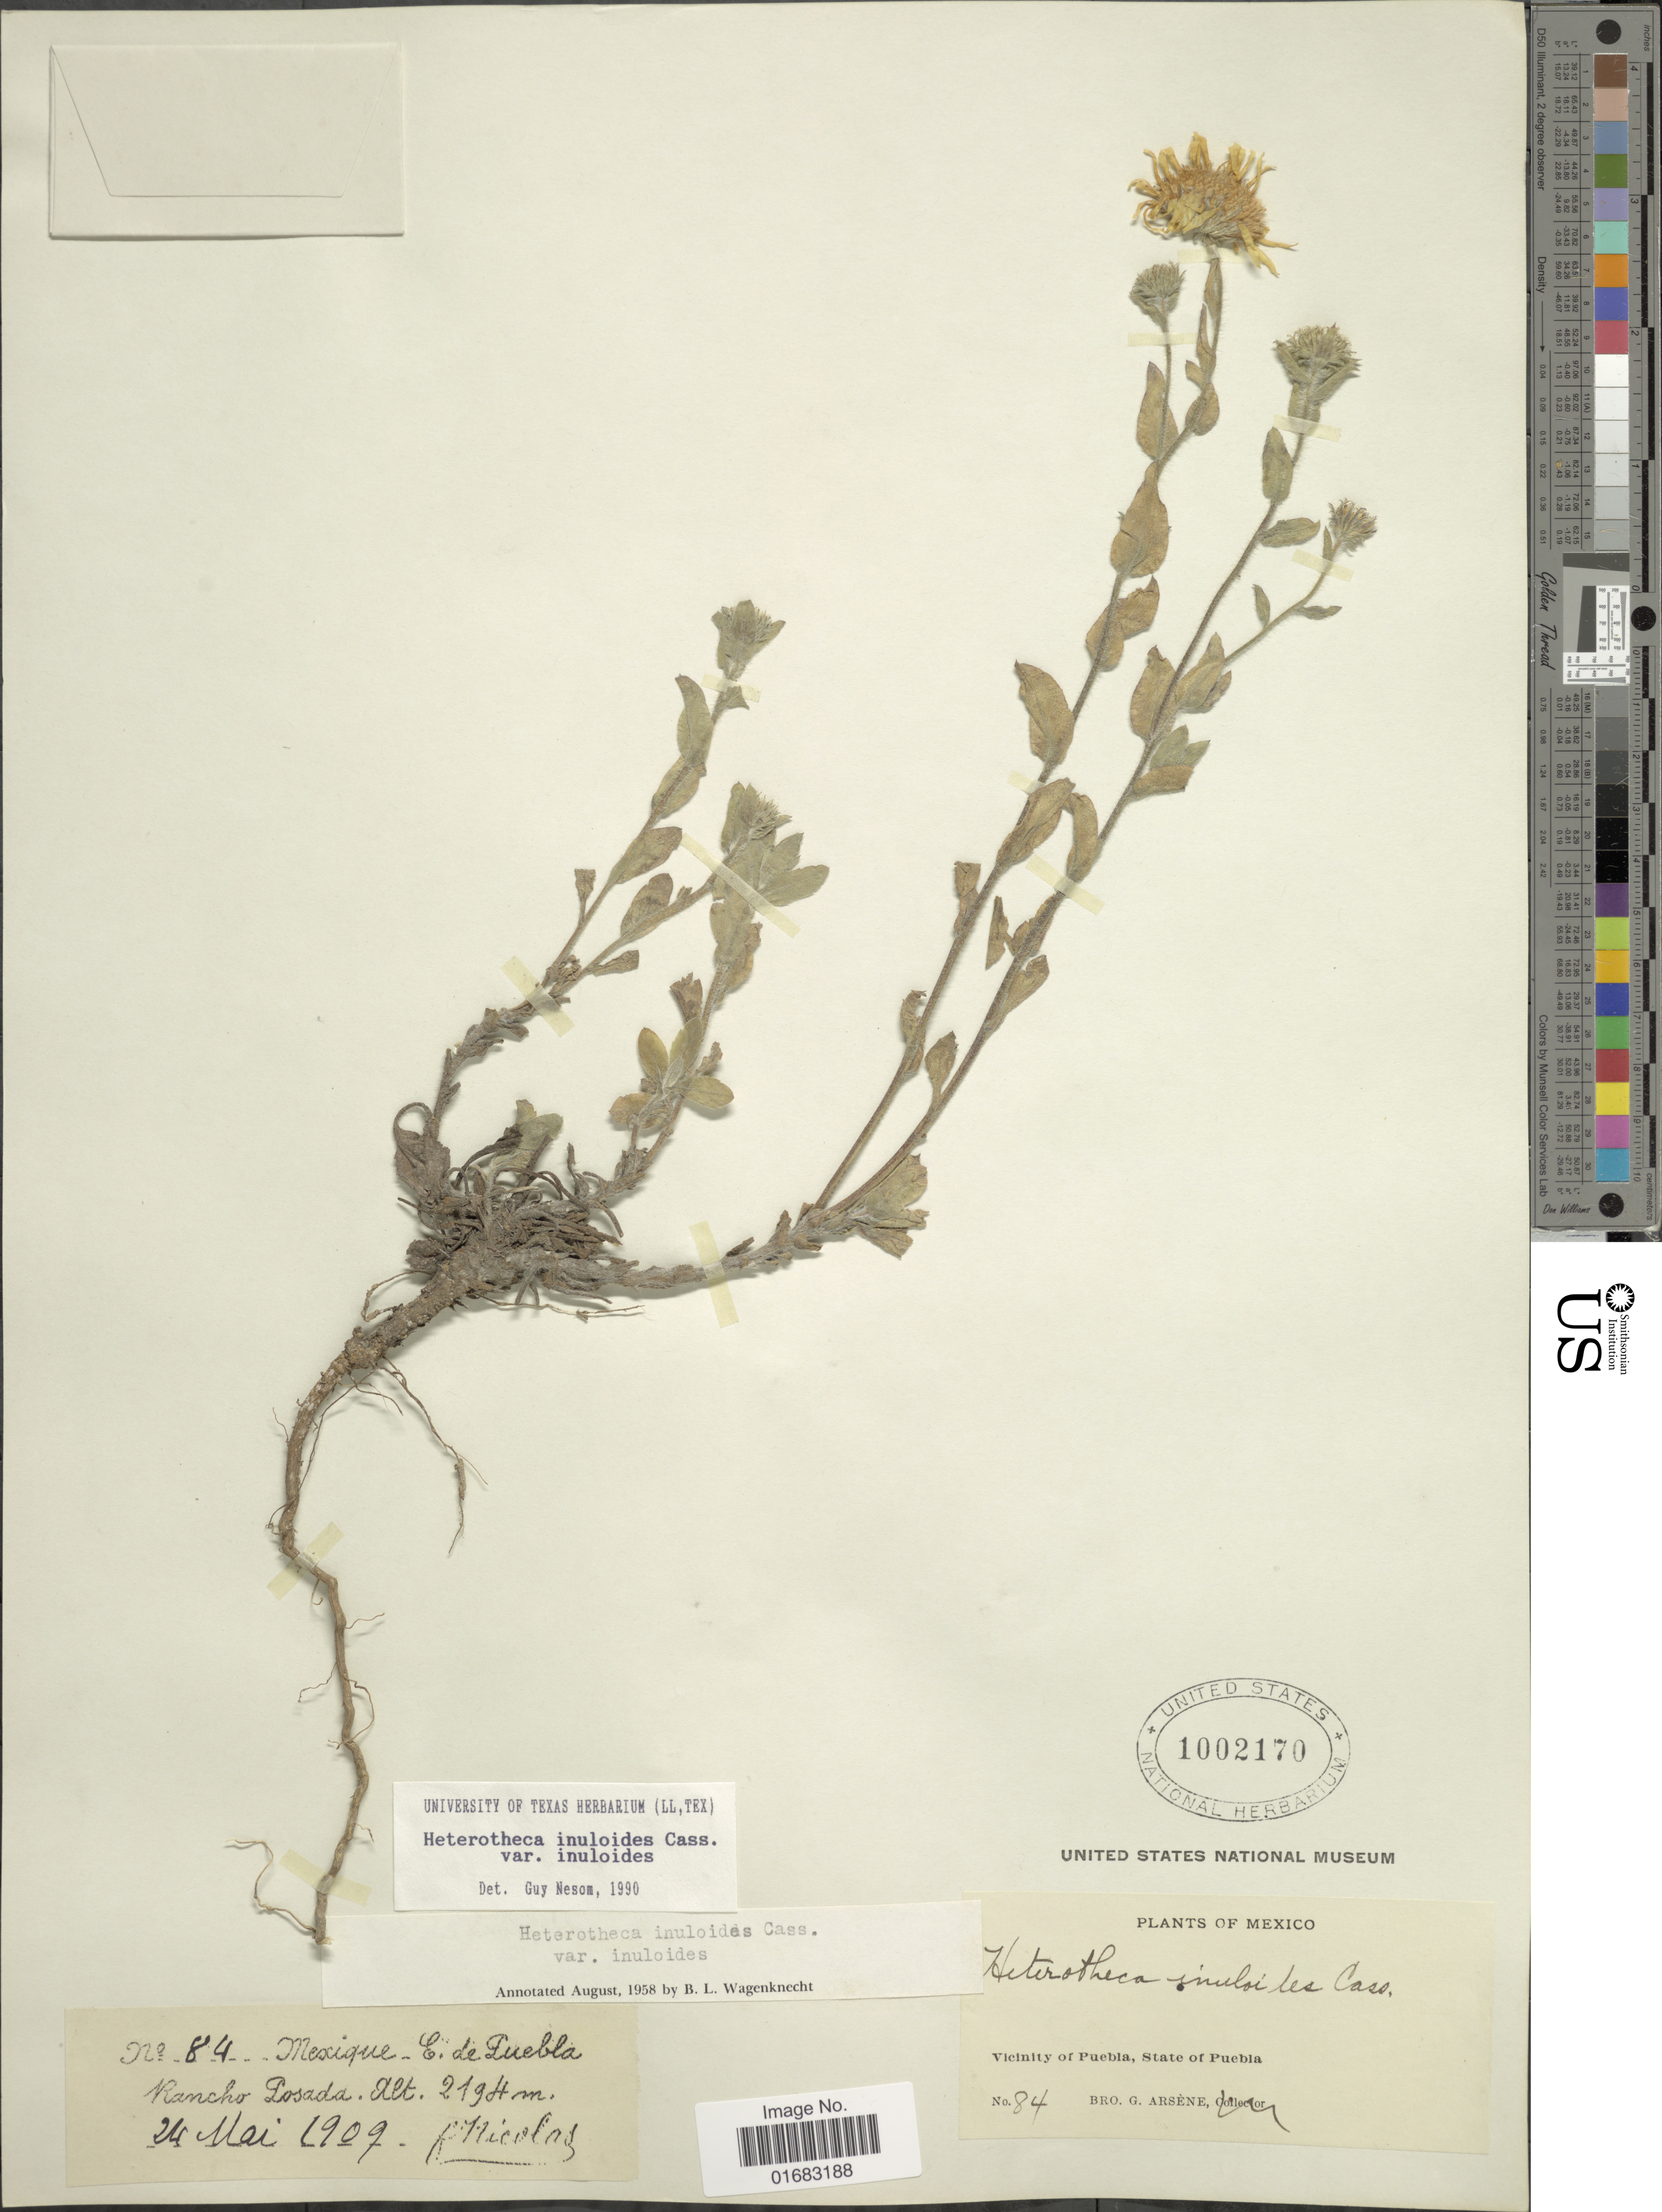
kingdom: Plantae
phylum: Tracheophyta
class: Magnoliopsida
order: Asterales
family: Asteraceae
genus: Heterotheca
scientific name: Heterotheca inuloides var. inuloides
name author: Cass.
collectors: Bro. G. Arsène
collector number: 84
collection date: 1909-05-24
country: Mexico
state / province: Puebla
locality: Mexico. Vicinity of Puebla, State of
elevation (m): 2194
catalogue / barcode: US 1002170